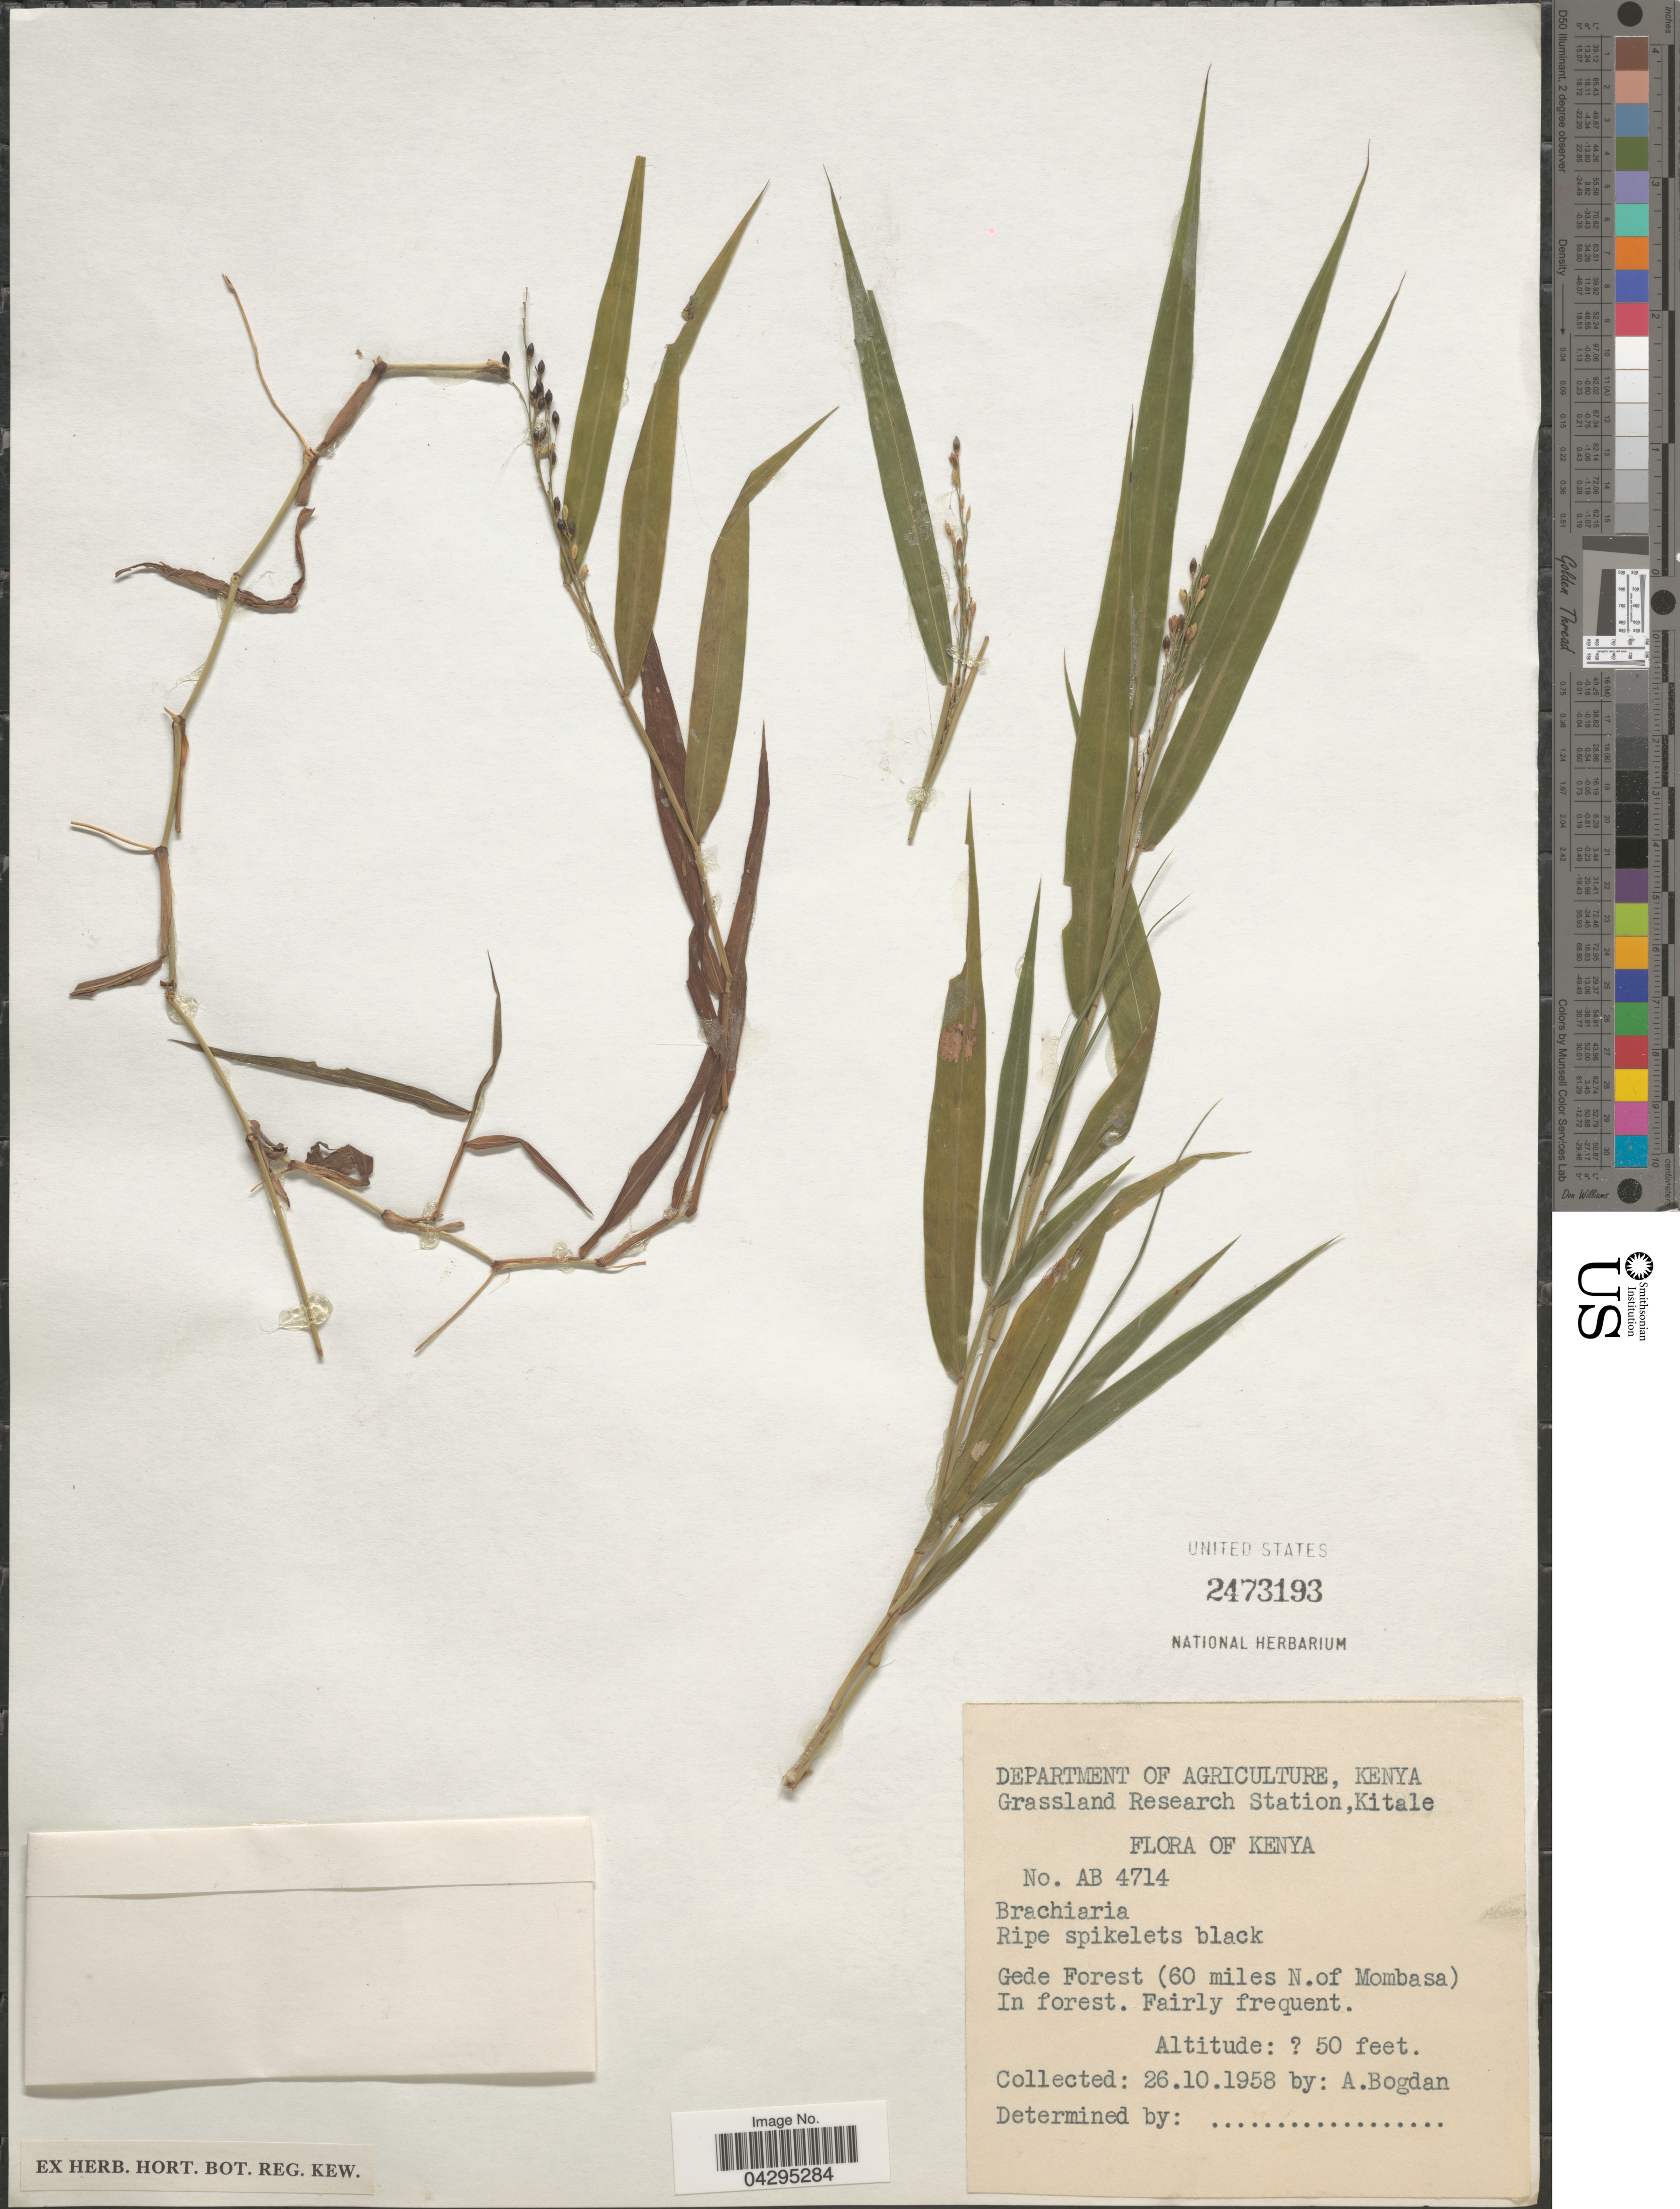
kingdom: Plantae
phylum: Tracheophyta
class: Liliopsida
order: Poales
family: Poaceae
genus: Urochloa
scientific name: Urochloa sp.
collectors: A. Bogdan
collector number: AB4714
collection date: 1958-10-26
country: Kenya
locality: Gede Forest (60 miles N. of Monbasa).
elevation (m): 15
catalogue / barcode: US 2473193